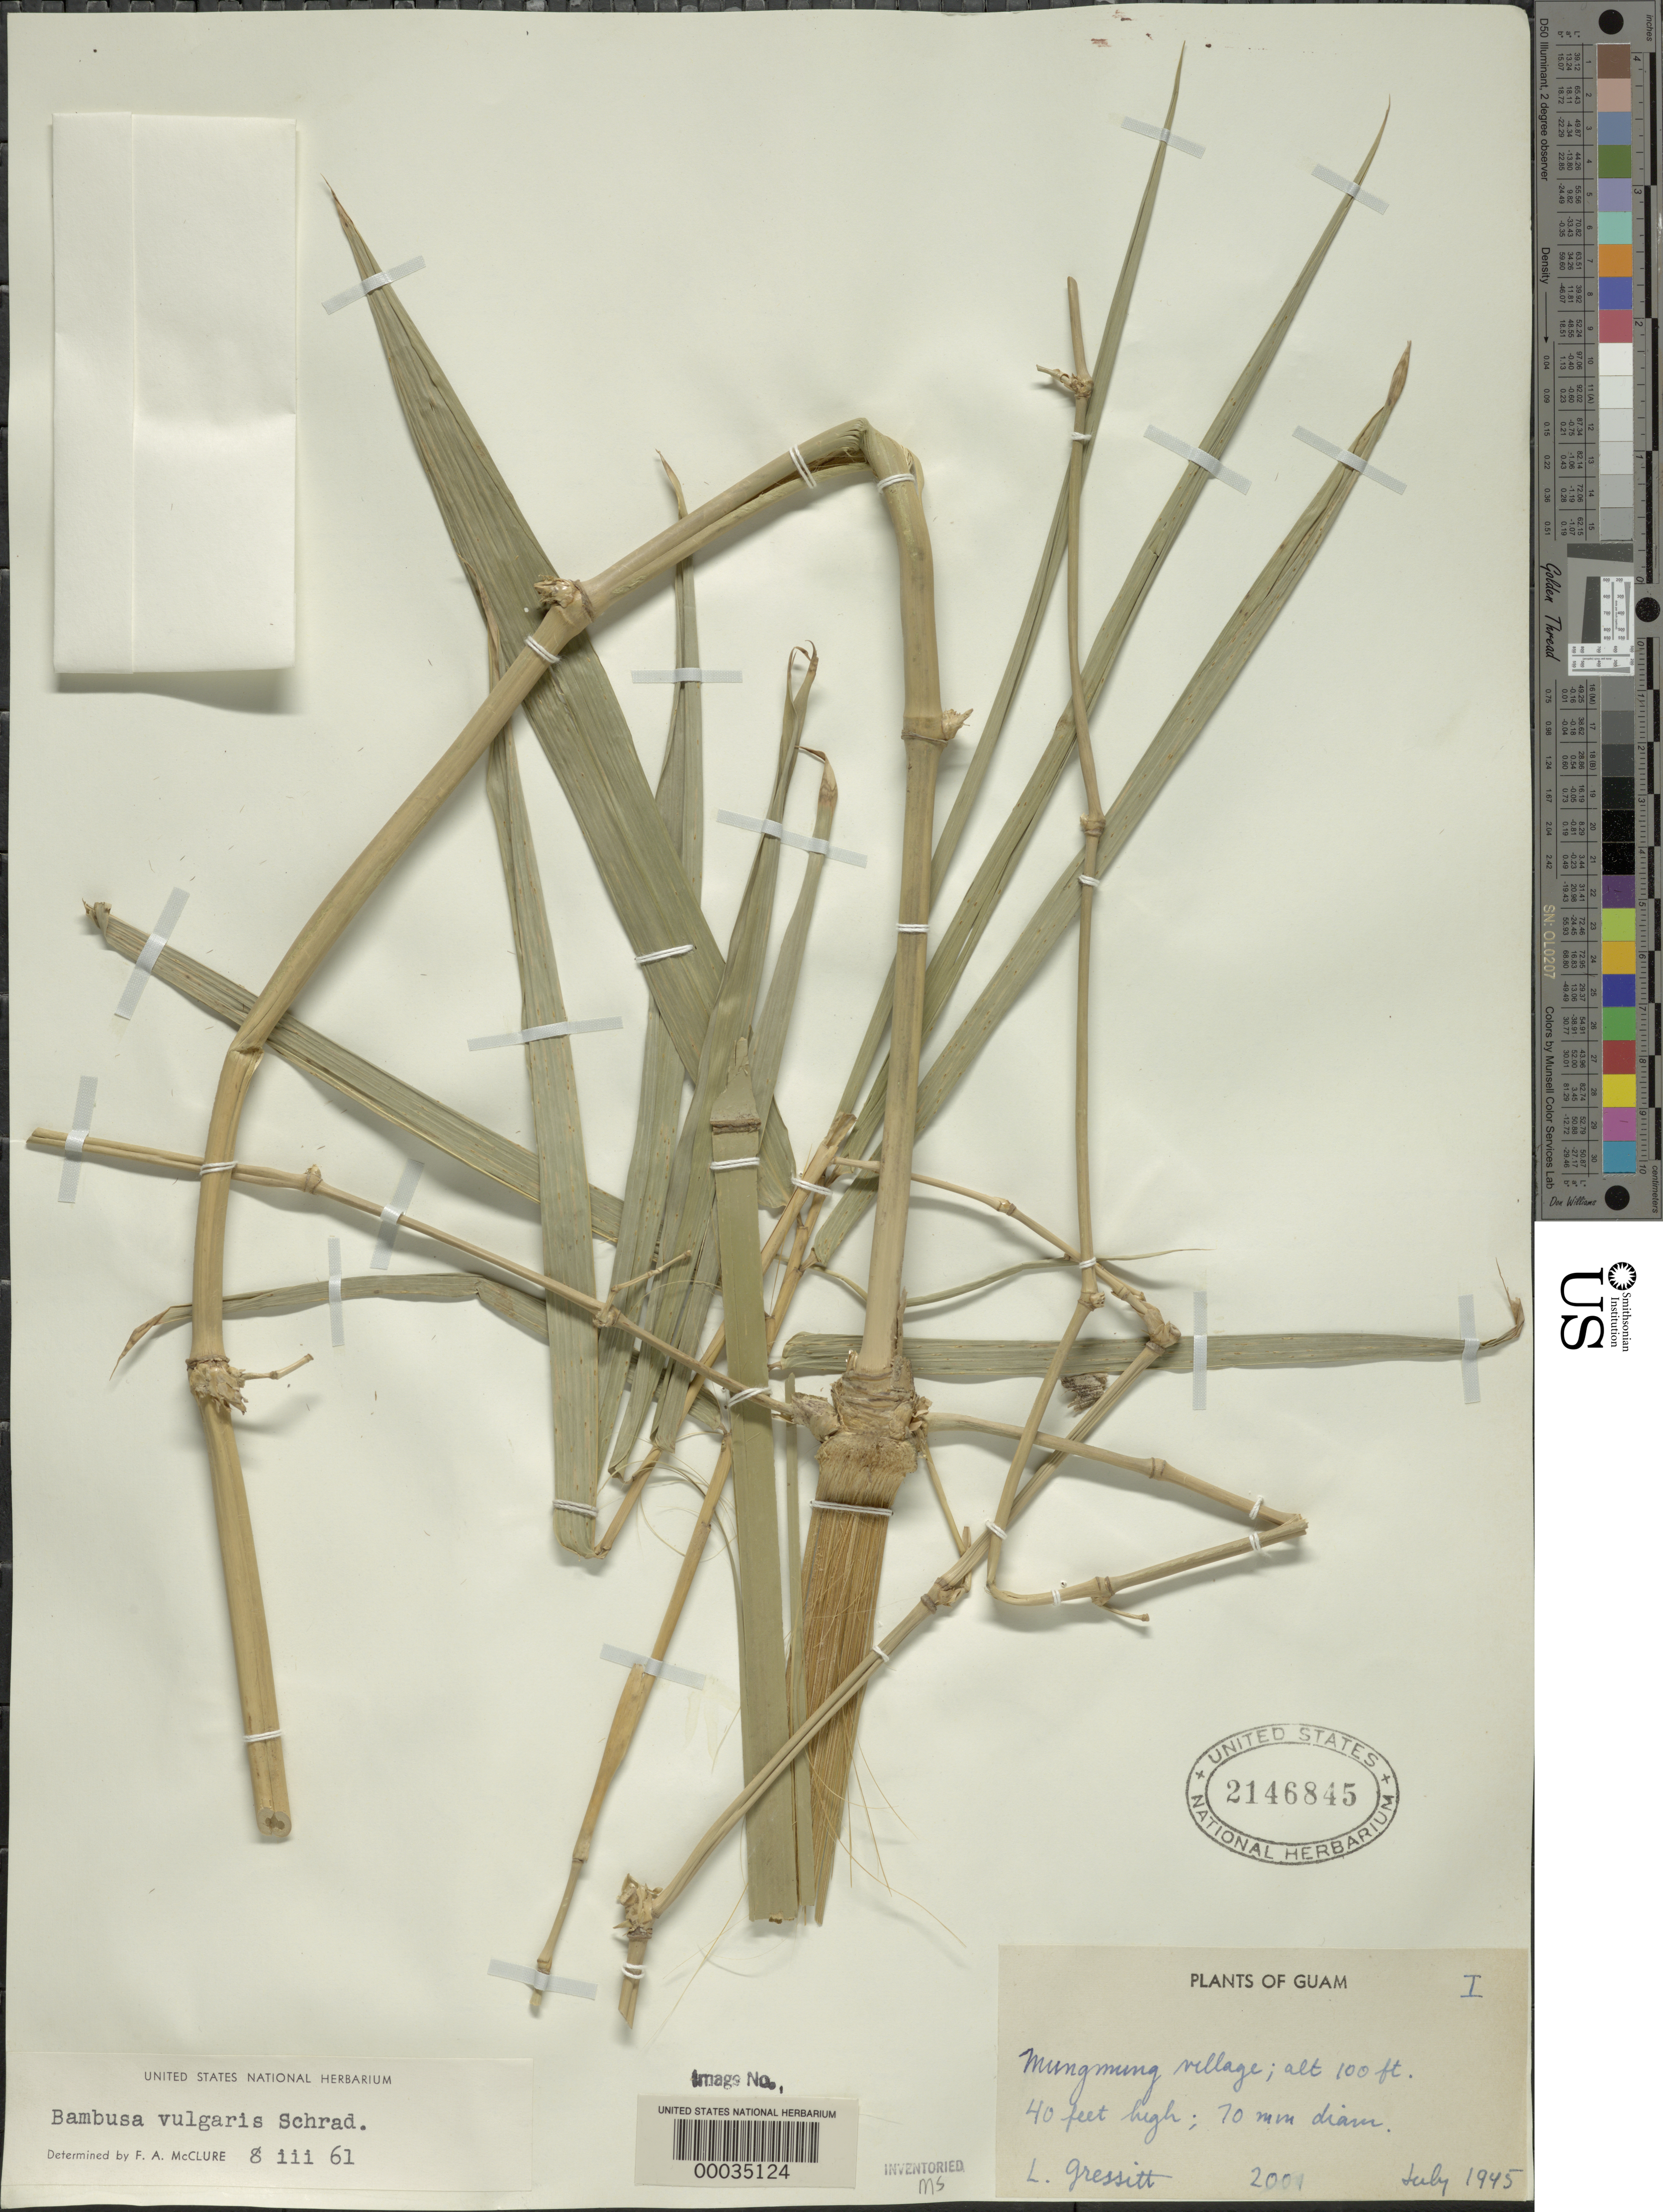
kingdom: Plantae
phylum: Tracheophyta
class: Liliopsida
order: Poales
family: Poaceae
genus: Bambusa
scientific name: Bambusa vulgaris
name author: Schrad. ex J.C. Wendl.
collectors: L. Gressitt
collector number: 2001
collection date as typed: Jul 1945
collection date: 1945-07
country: Guam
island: Guam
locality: Mungmung village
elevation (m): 30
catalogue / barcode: US 2146845